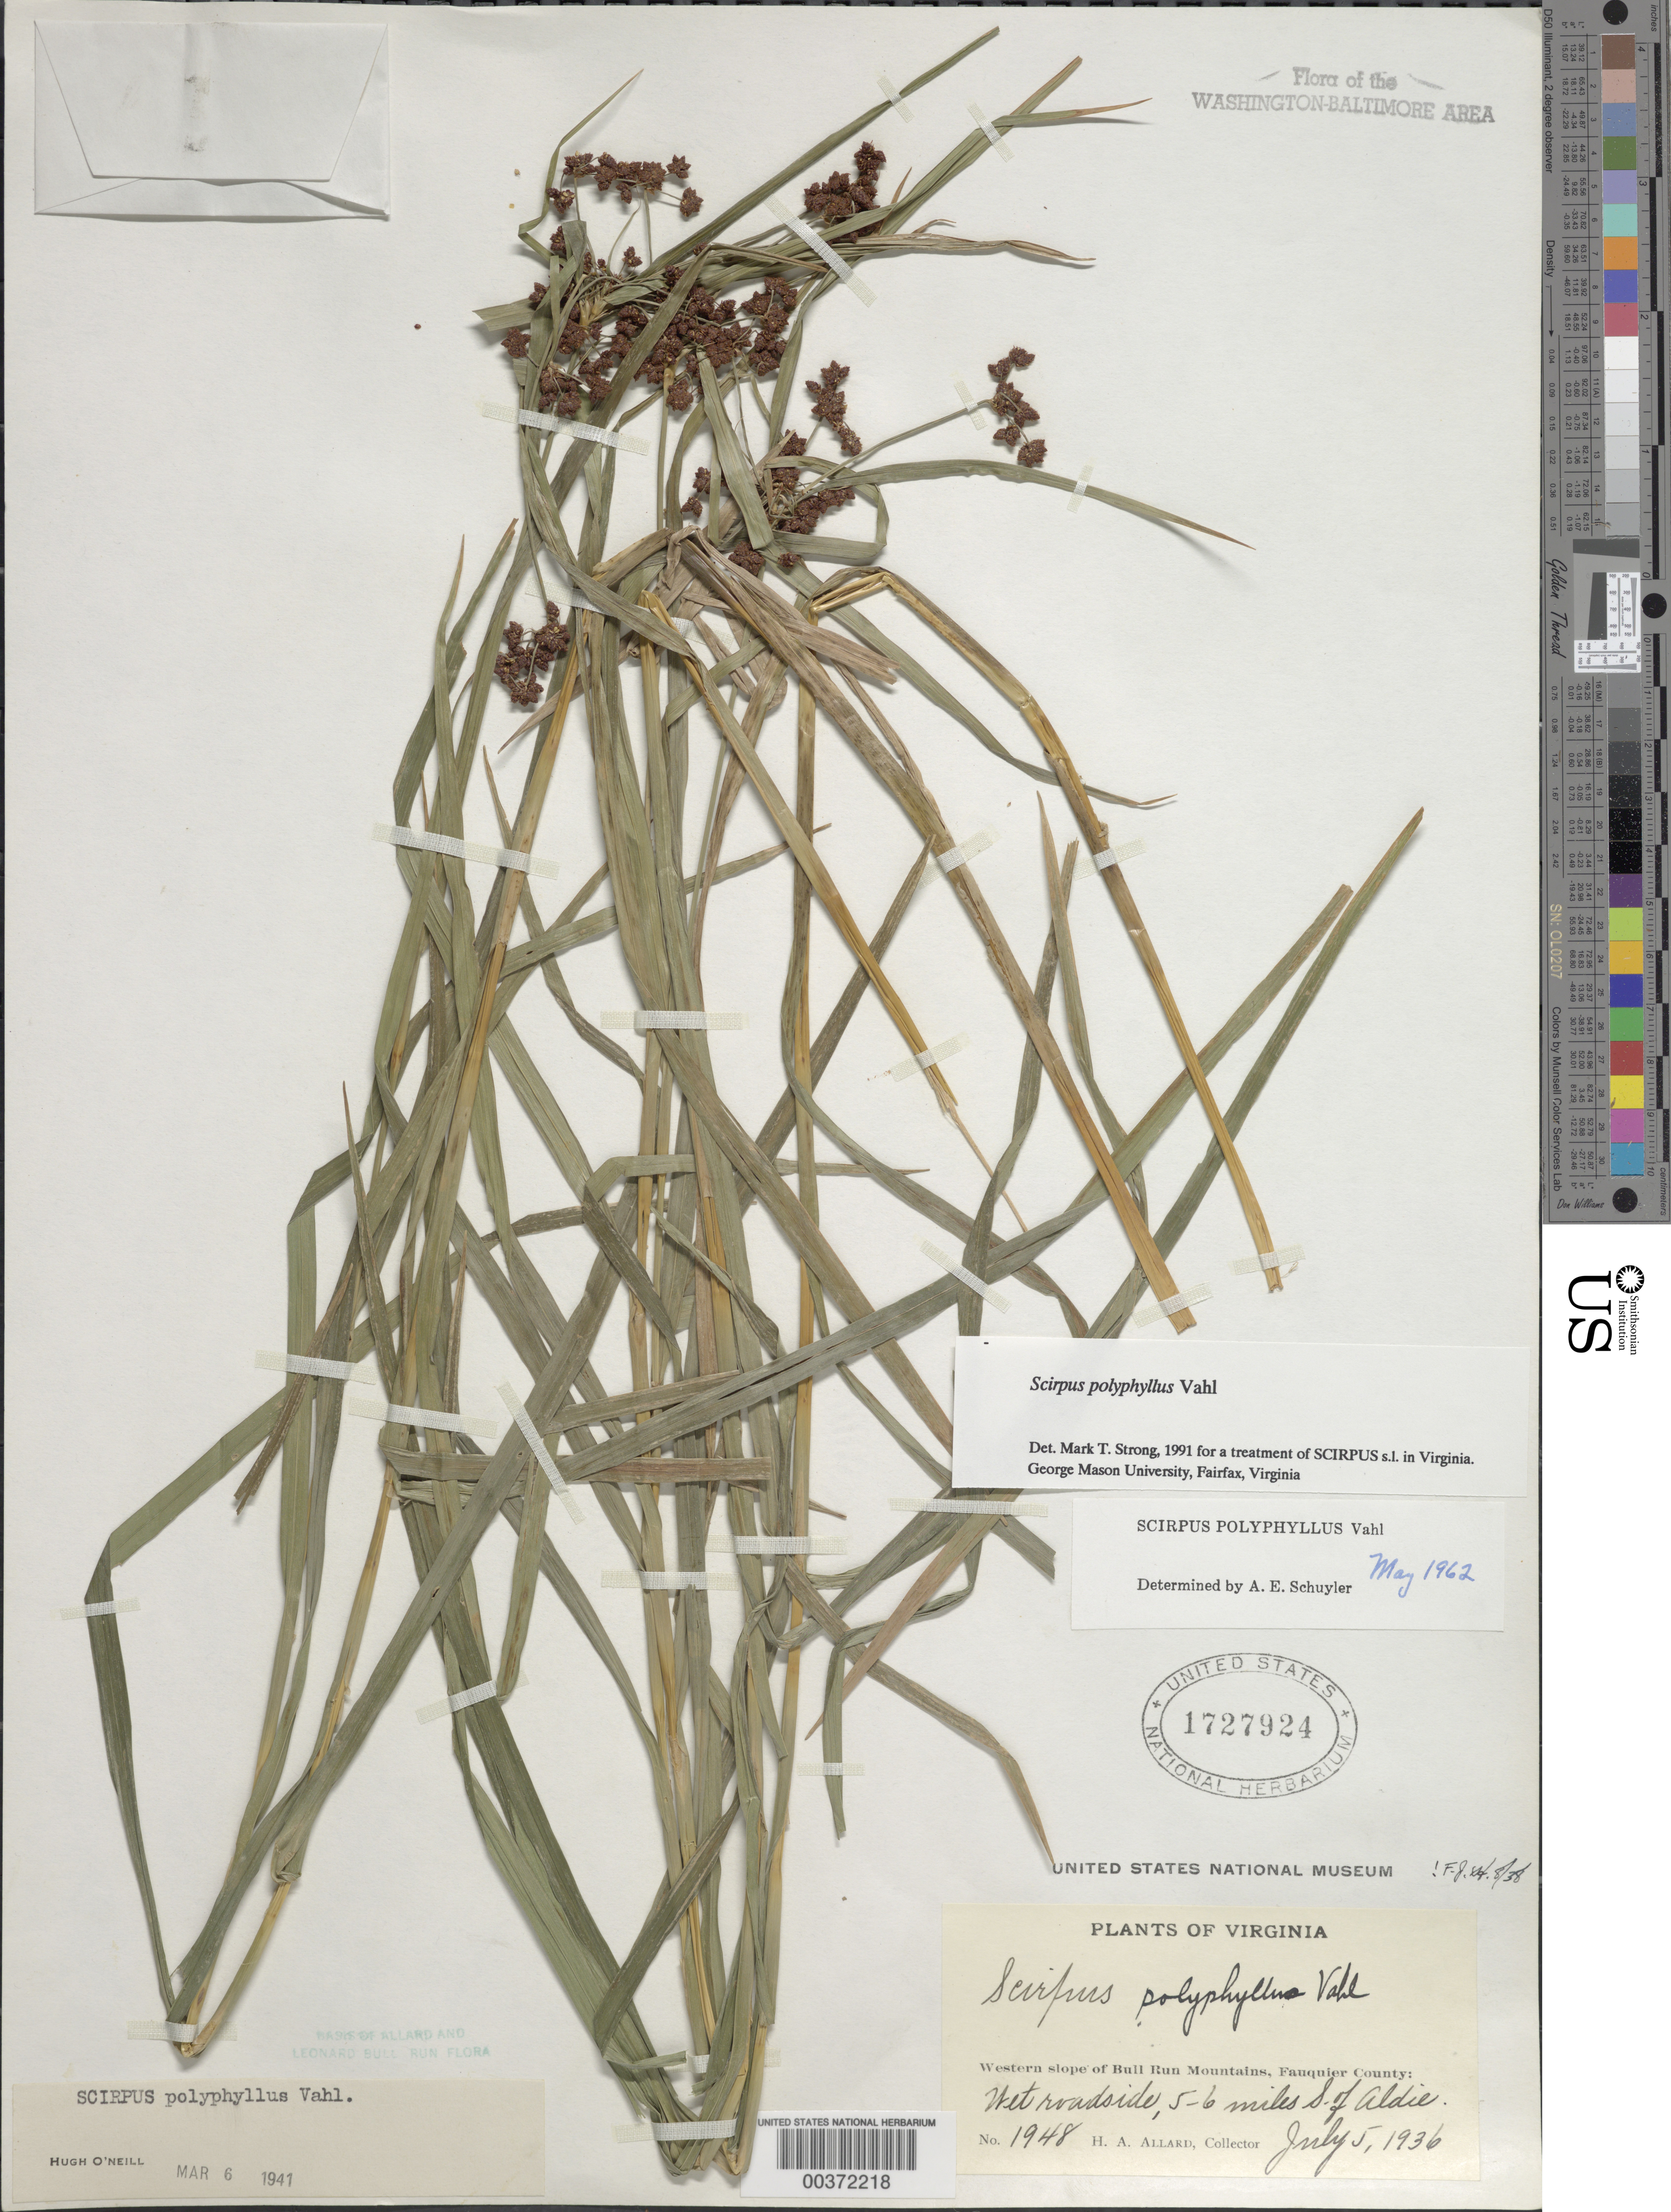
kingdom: Plantae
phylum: Tracheophyta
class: Liliopsida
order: Poales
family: Cyperaceae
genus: Scirpus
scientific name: Scirpus polyphyllus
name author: Vahl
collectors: H. A. Allard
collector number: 1948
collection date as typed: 05 Jul 1936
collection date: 1936-07-05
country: United States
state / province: Virginia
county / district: Fauquier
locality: S of Aldie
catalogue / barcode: US 1727924